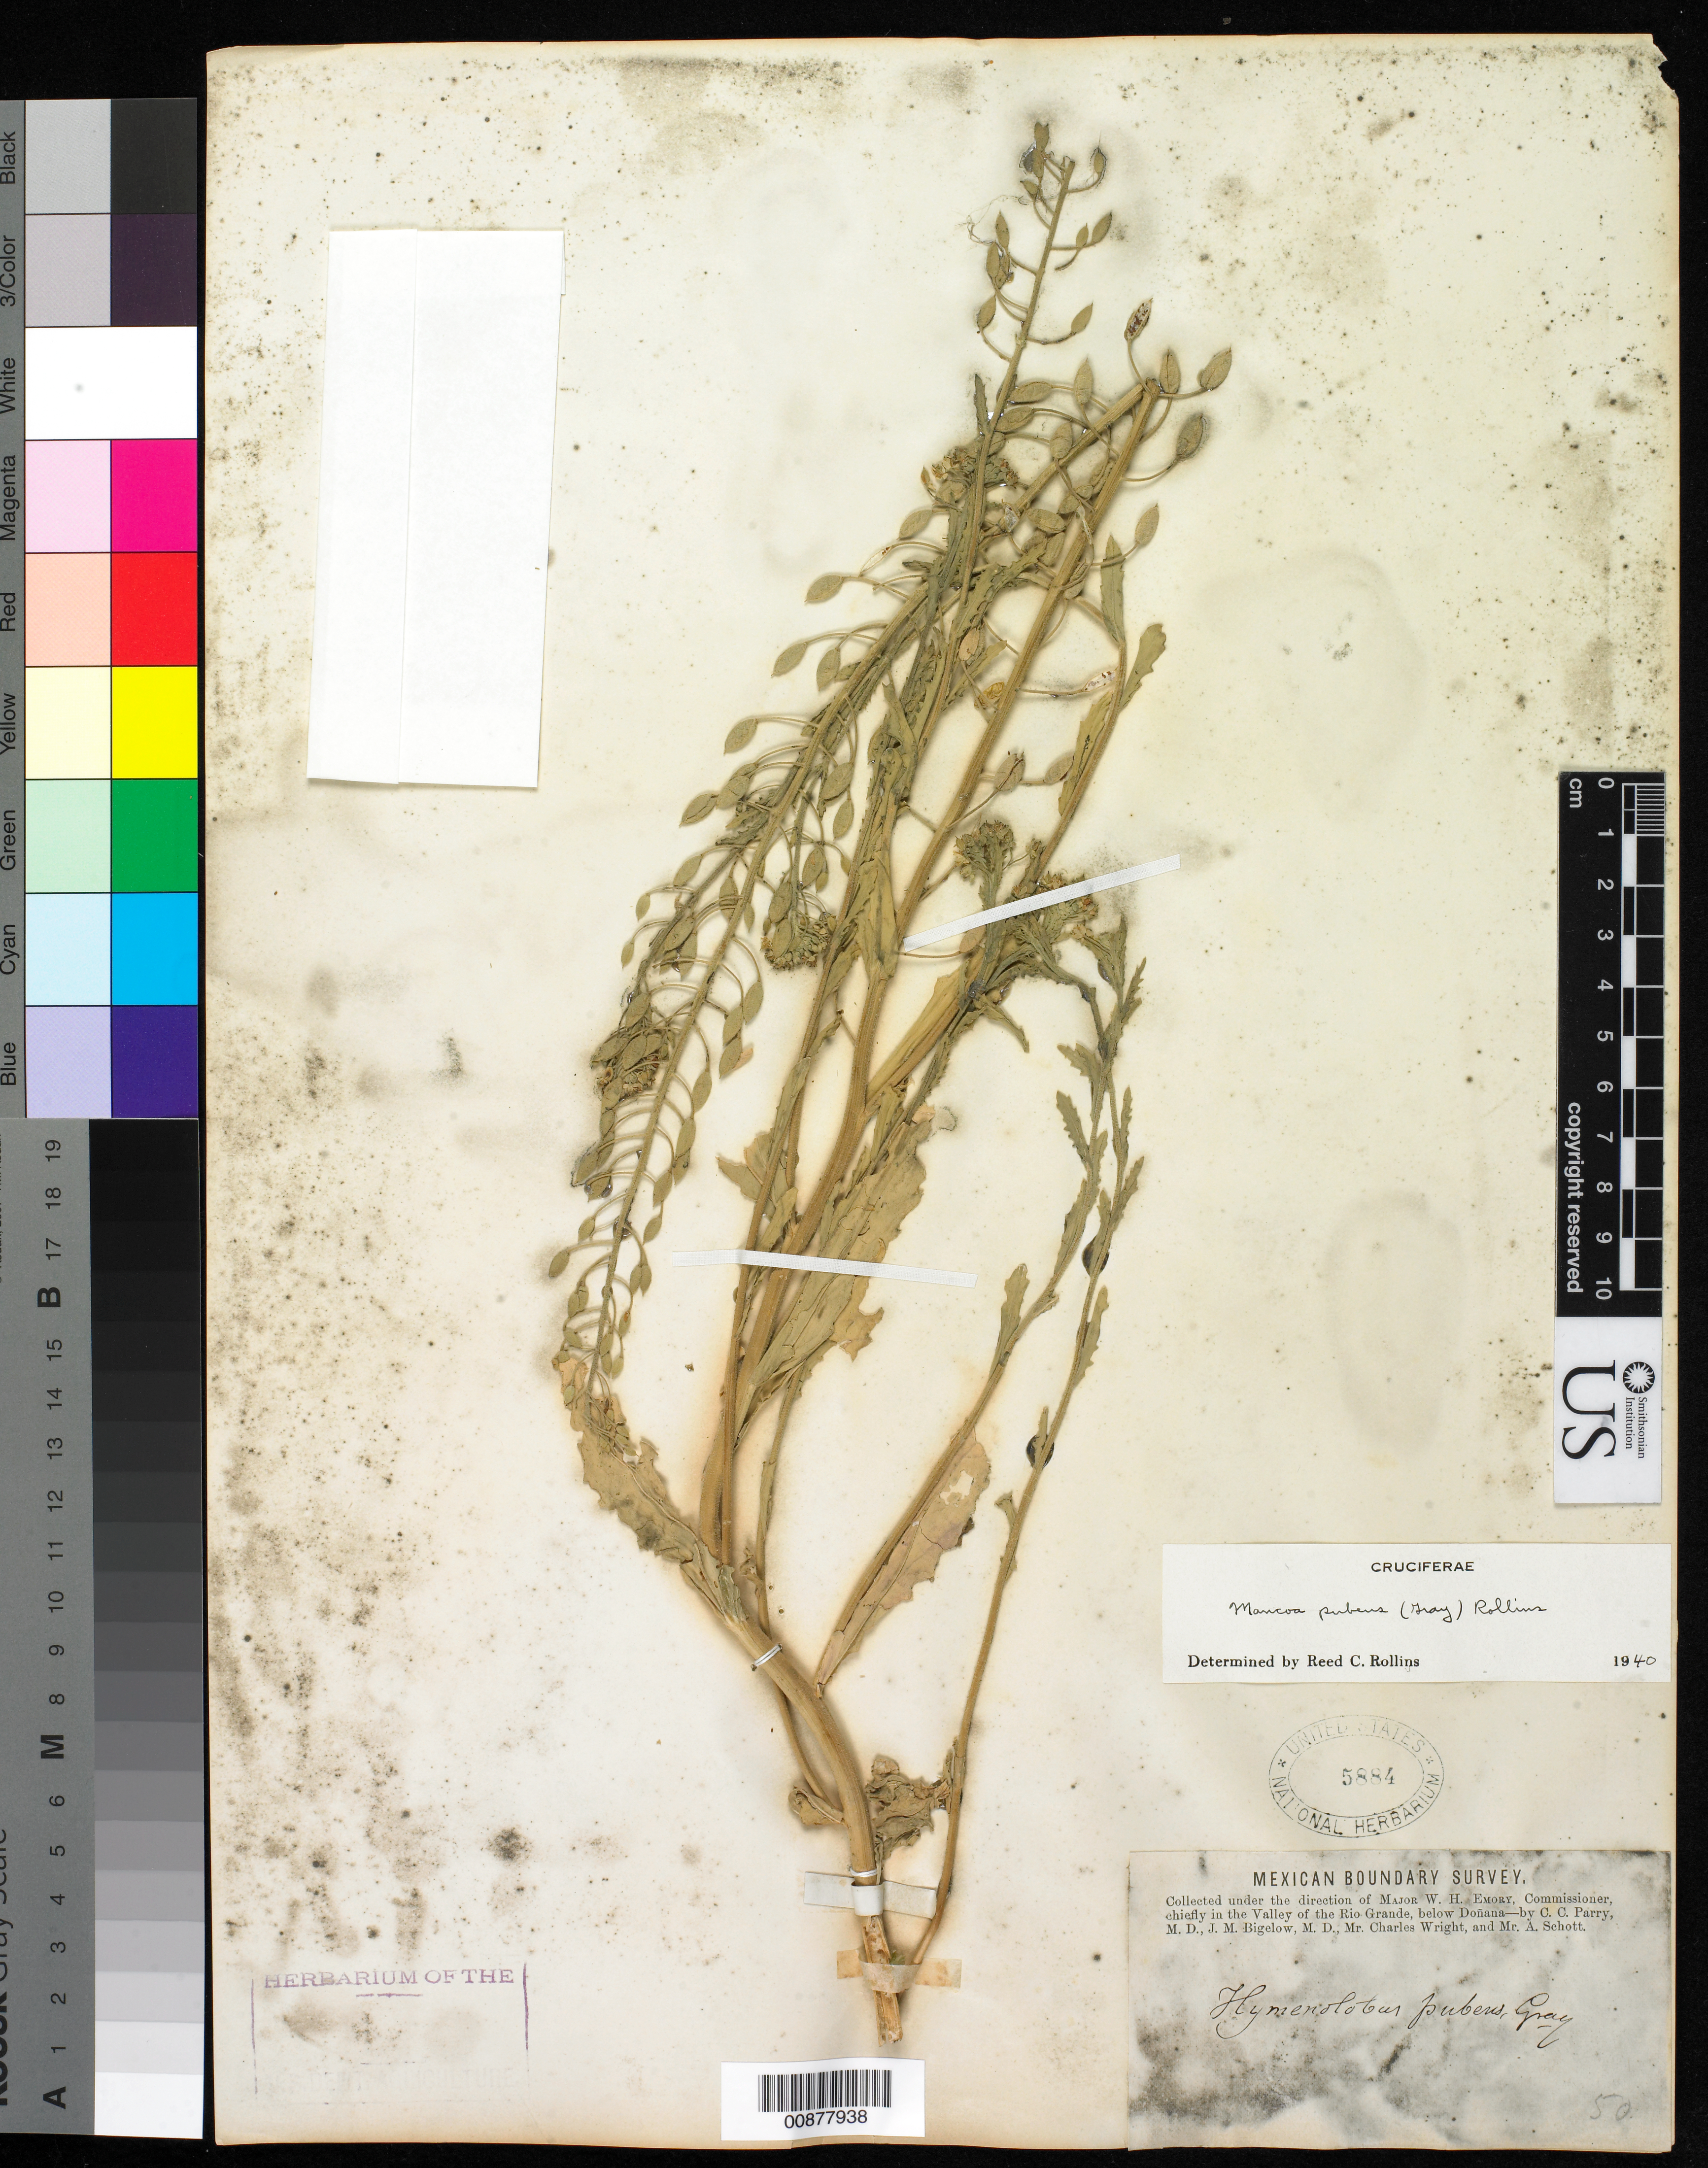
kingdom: Plantae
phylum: Tracheophyta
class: Magnoliopsida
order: Brassicales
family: Brassicaceae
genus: Mancoa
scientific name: Mancoa pubens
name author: (A. Gray) Rollins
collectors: C. C. Parry, J. M. Bigelow, C. Wright & A. C. V. Schott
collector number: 50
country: United States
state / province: New Mexico / Texas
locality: Valley of the Rio Grande, below Doñana.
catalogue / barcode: US 5884